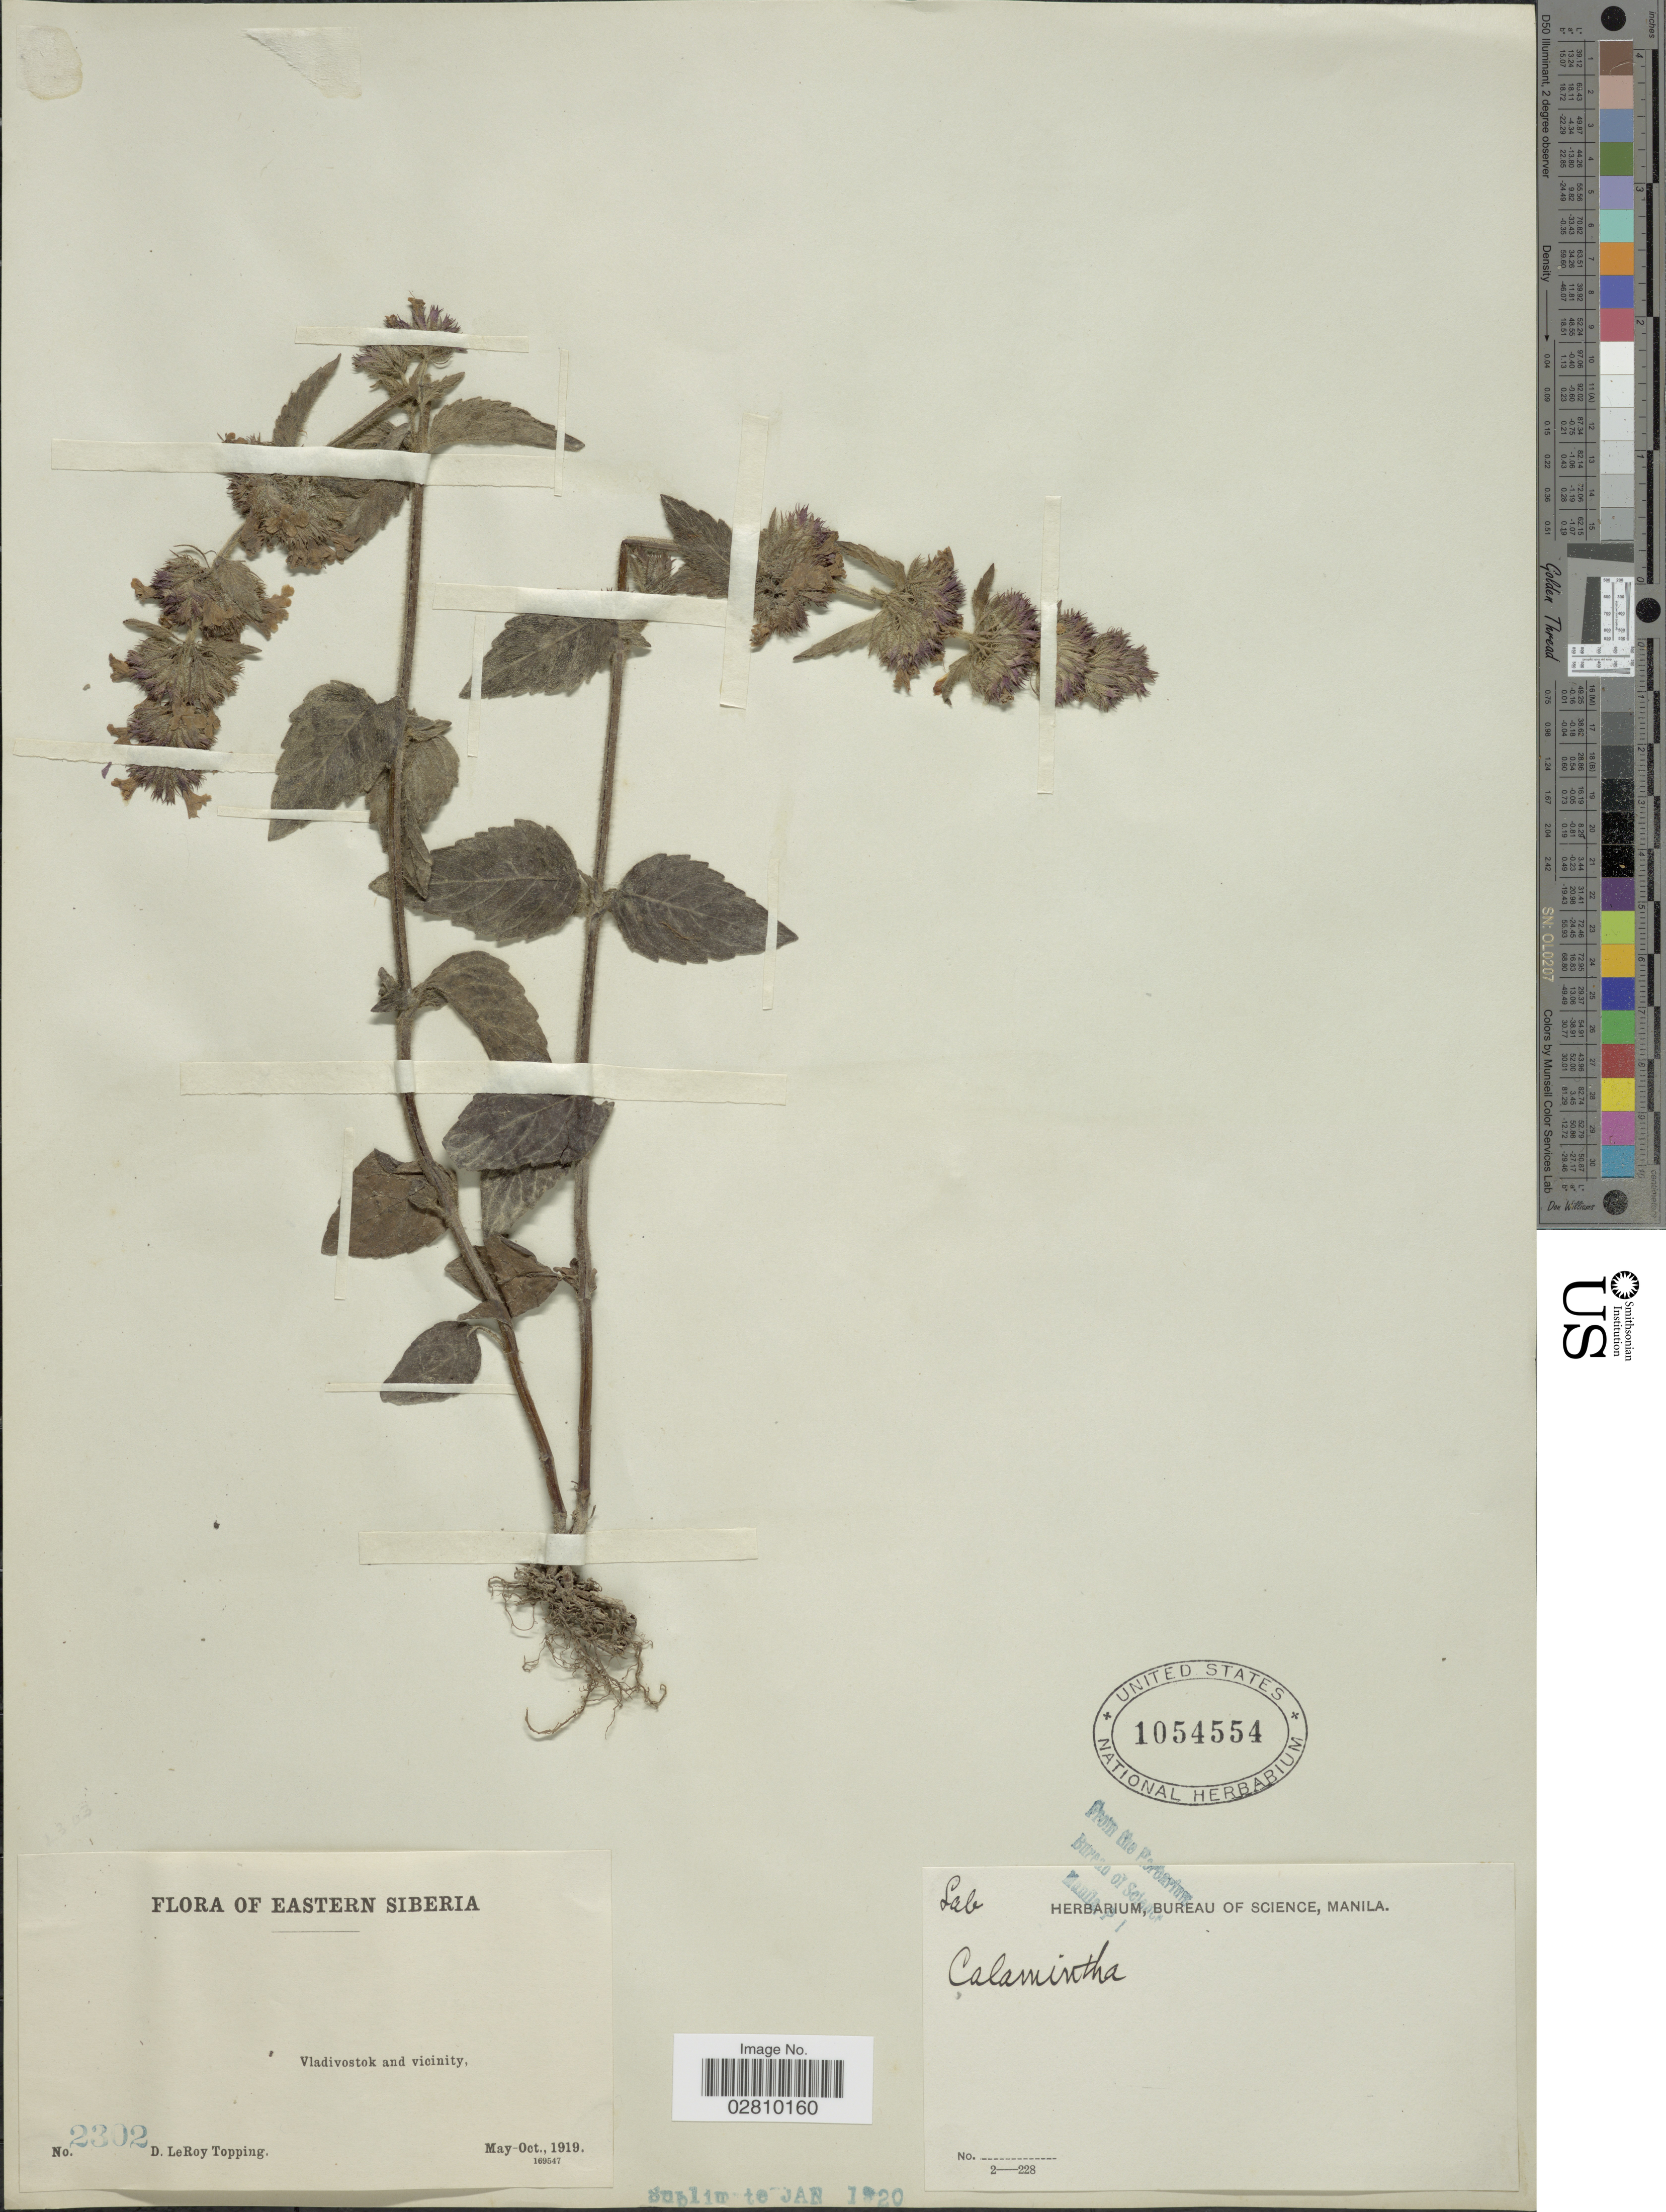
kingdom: Plantae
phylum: Tracheophyta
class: Magnoliopsida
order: Lamiales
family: Lamiaceae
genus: Calamintha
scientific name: Calamintha sp.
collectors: D. L. Topping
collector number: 2302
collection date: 1919-05/1919-10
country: Russian Federation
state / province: Primorsky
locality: Eastern Siberia. Vladivostok and vicinity.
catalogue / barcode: US 1054554